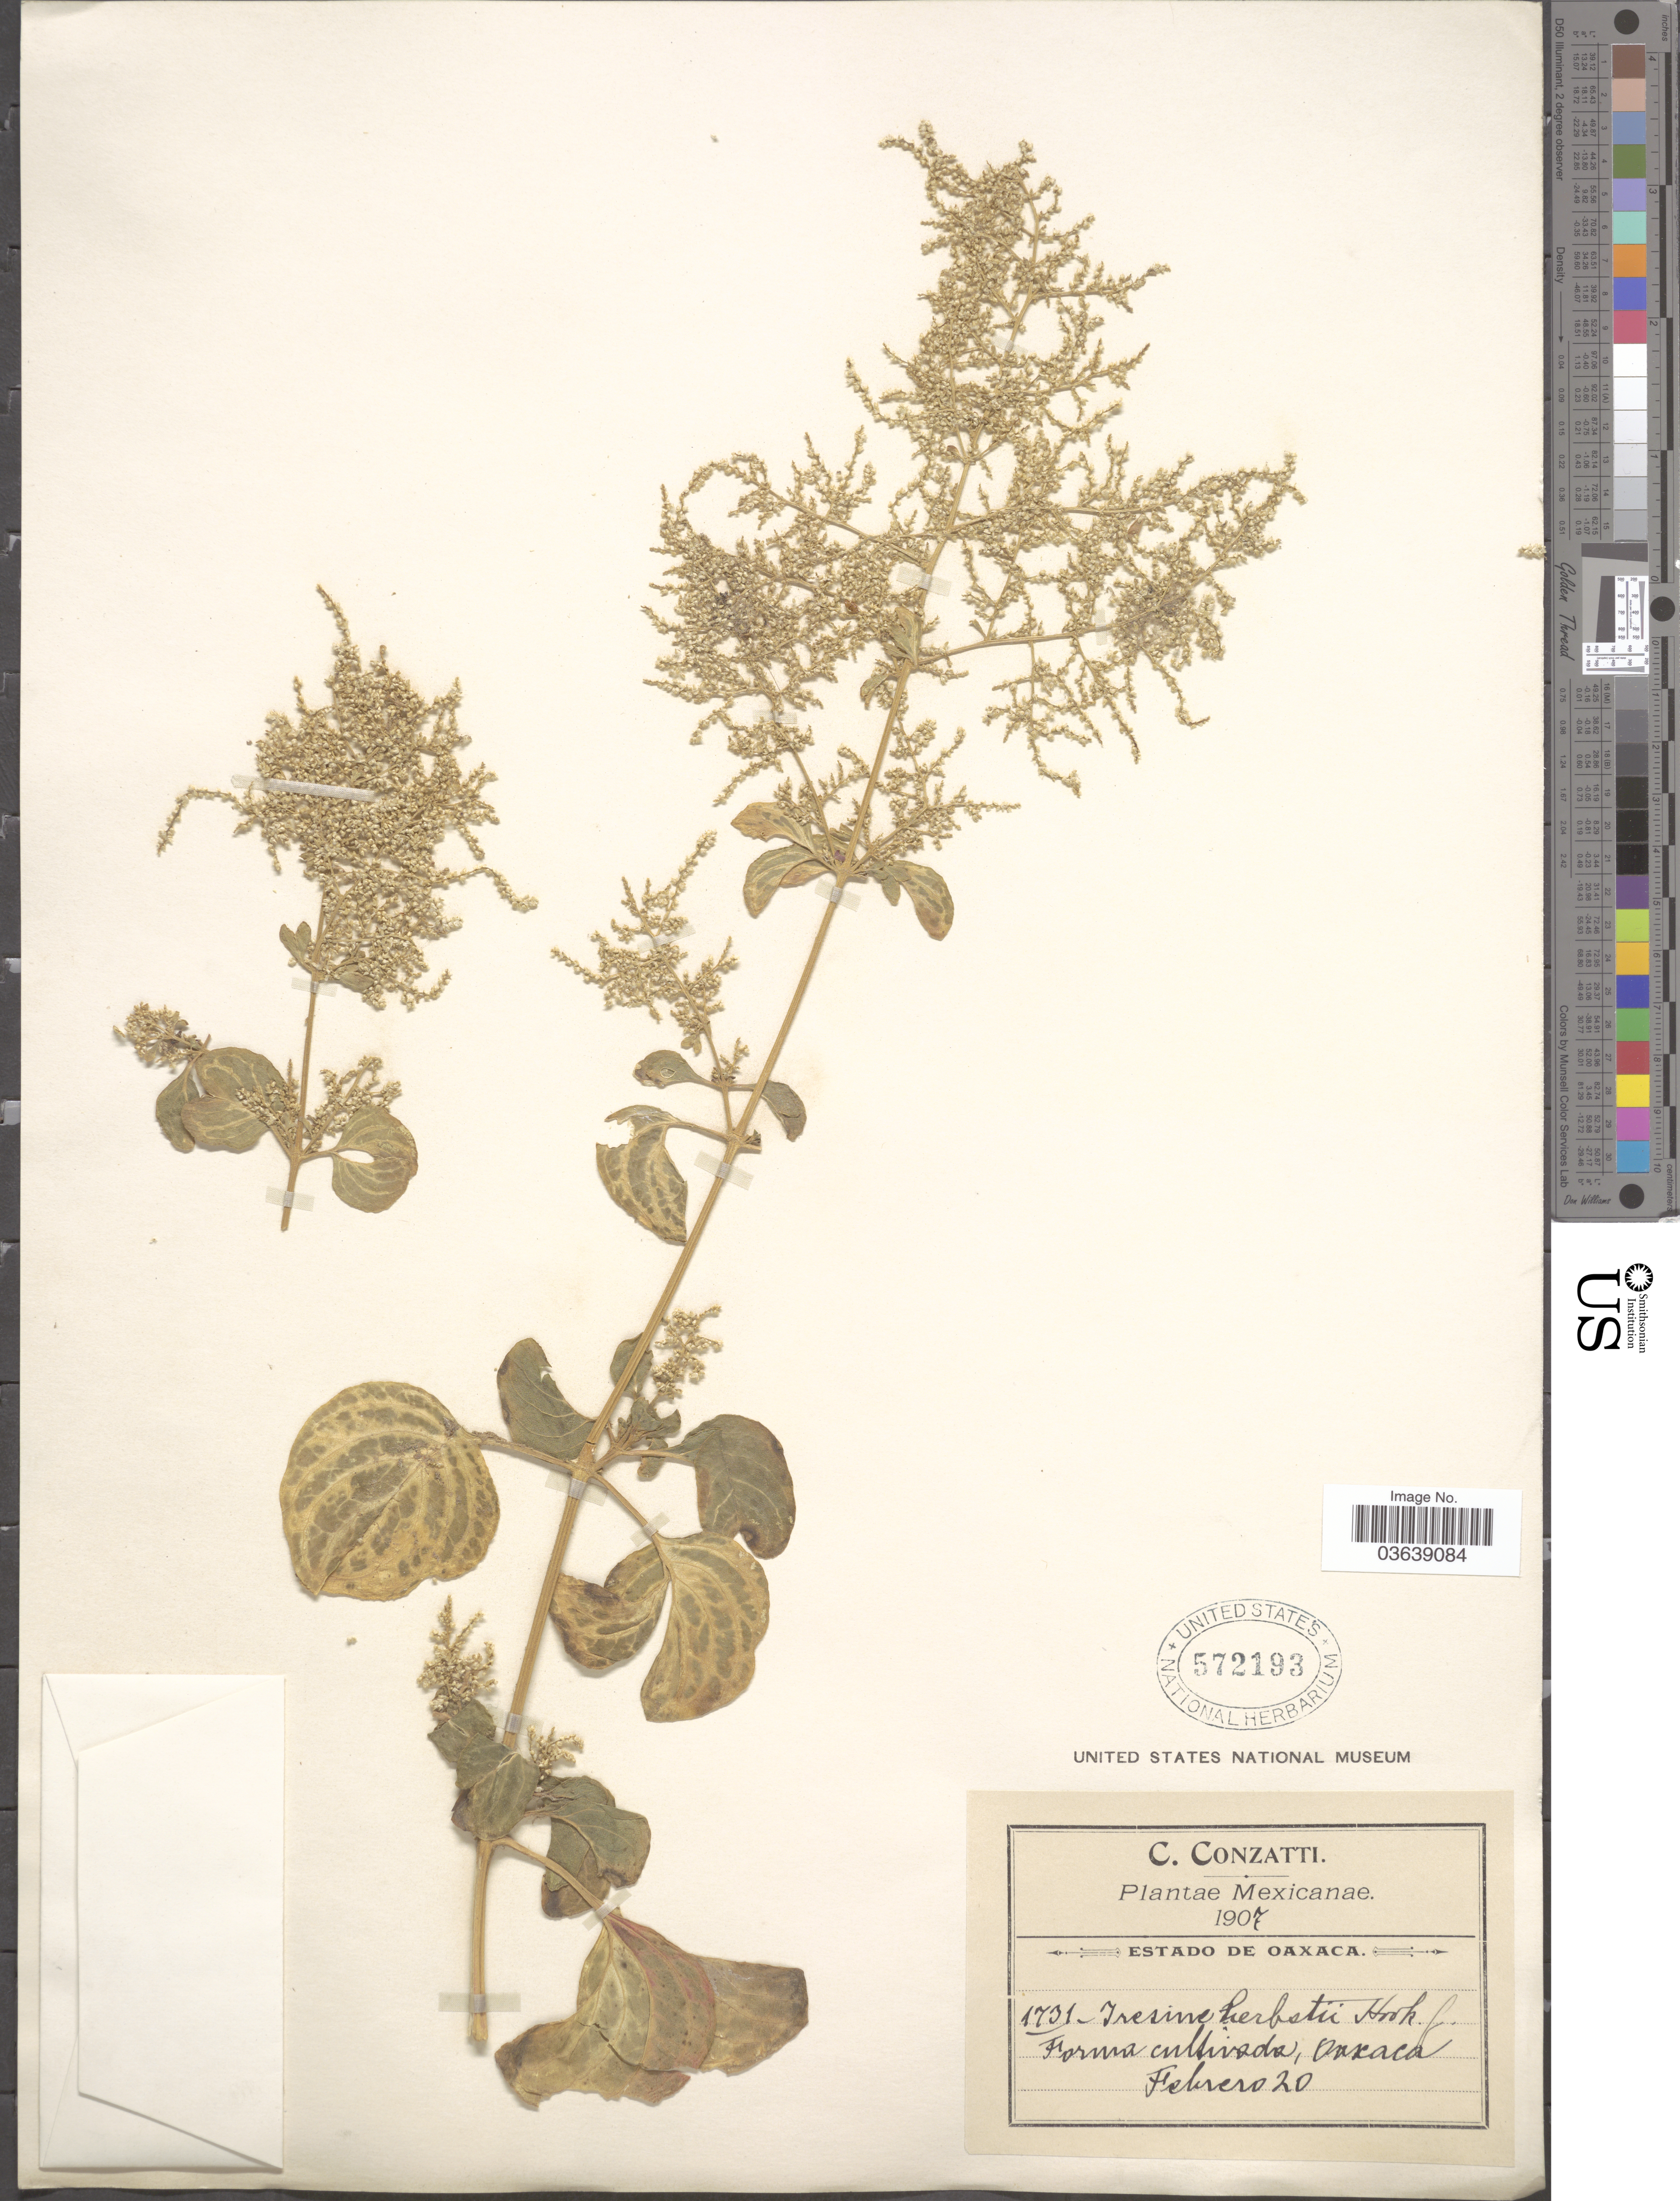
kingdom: Plantae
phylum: Tracheophyta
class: Magnoliopsida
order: Caryophyllales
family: Amaranthaceae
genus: Iresine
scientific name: Iresine herbstii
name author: Hook.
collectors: C. Conzatti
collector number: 1731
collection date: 1907-02-20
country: Mexico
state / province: Oaxaca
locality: Forma cultivada.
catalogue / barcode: US 572193